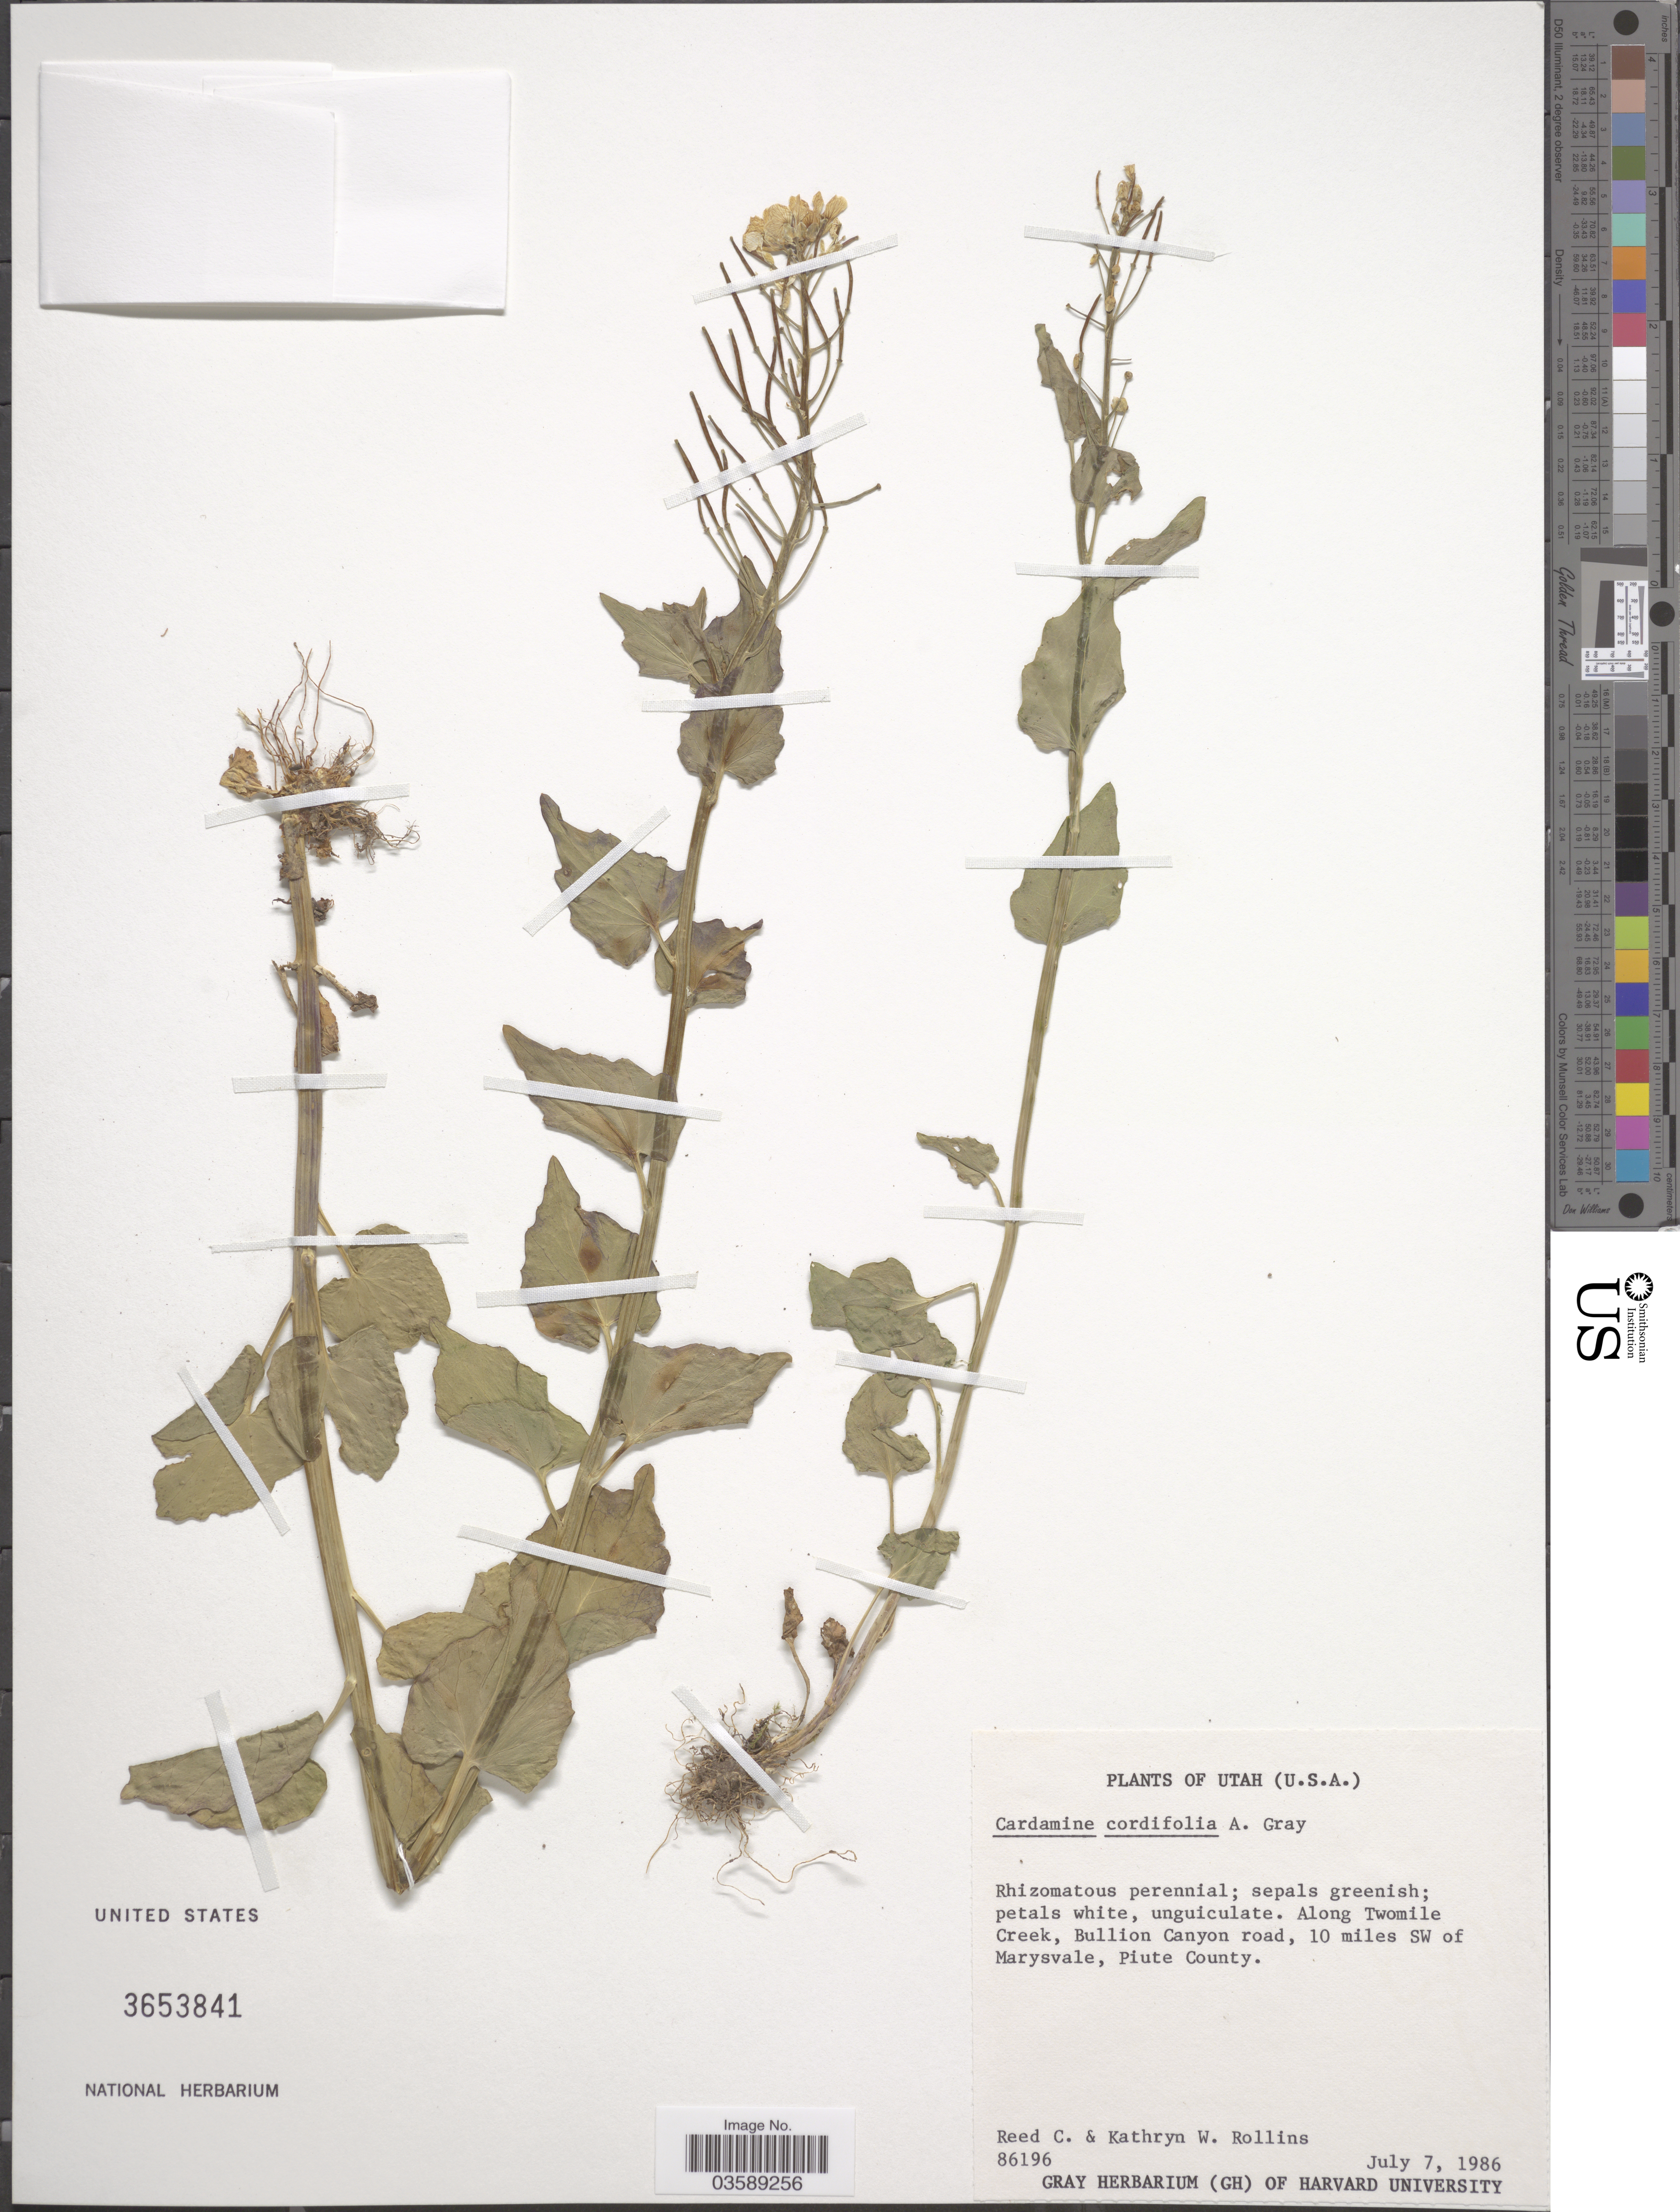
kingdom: Plantae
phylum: Tracheophyta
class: Magnoliopsida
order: Brassicales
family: Brassicaceae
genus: Cardamine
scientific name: Cardamine cordifolia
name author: A. Gray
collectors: R. C. Rollins & K. W. Rollins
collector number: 86196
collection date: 1986-07-07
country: United States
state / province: Utah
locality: Along Twomile Creek, Bullion Canyon road, 10 miles SW of Marysvale, Piute County.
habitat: along creek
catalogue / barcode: US 3653841